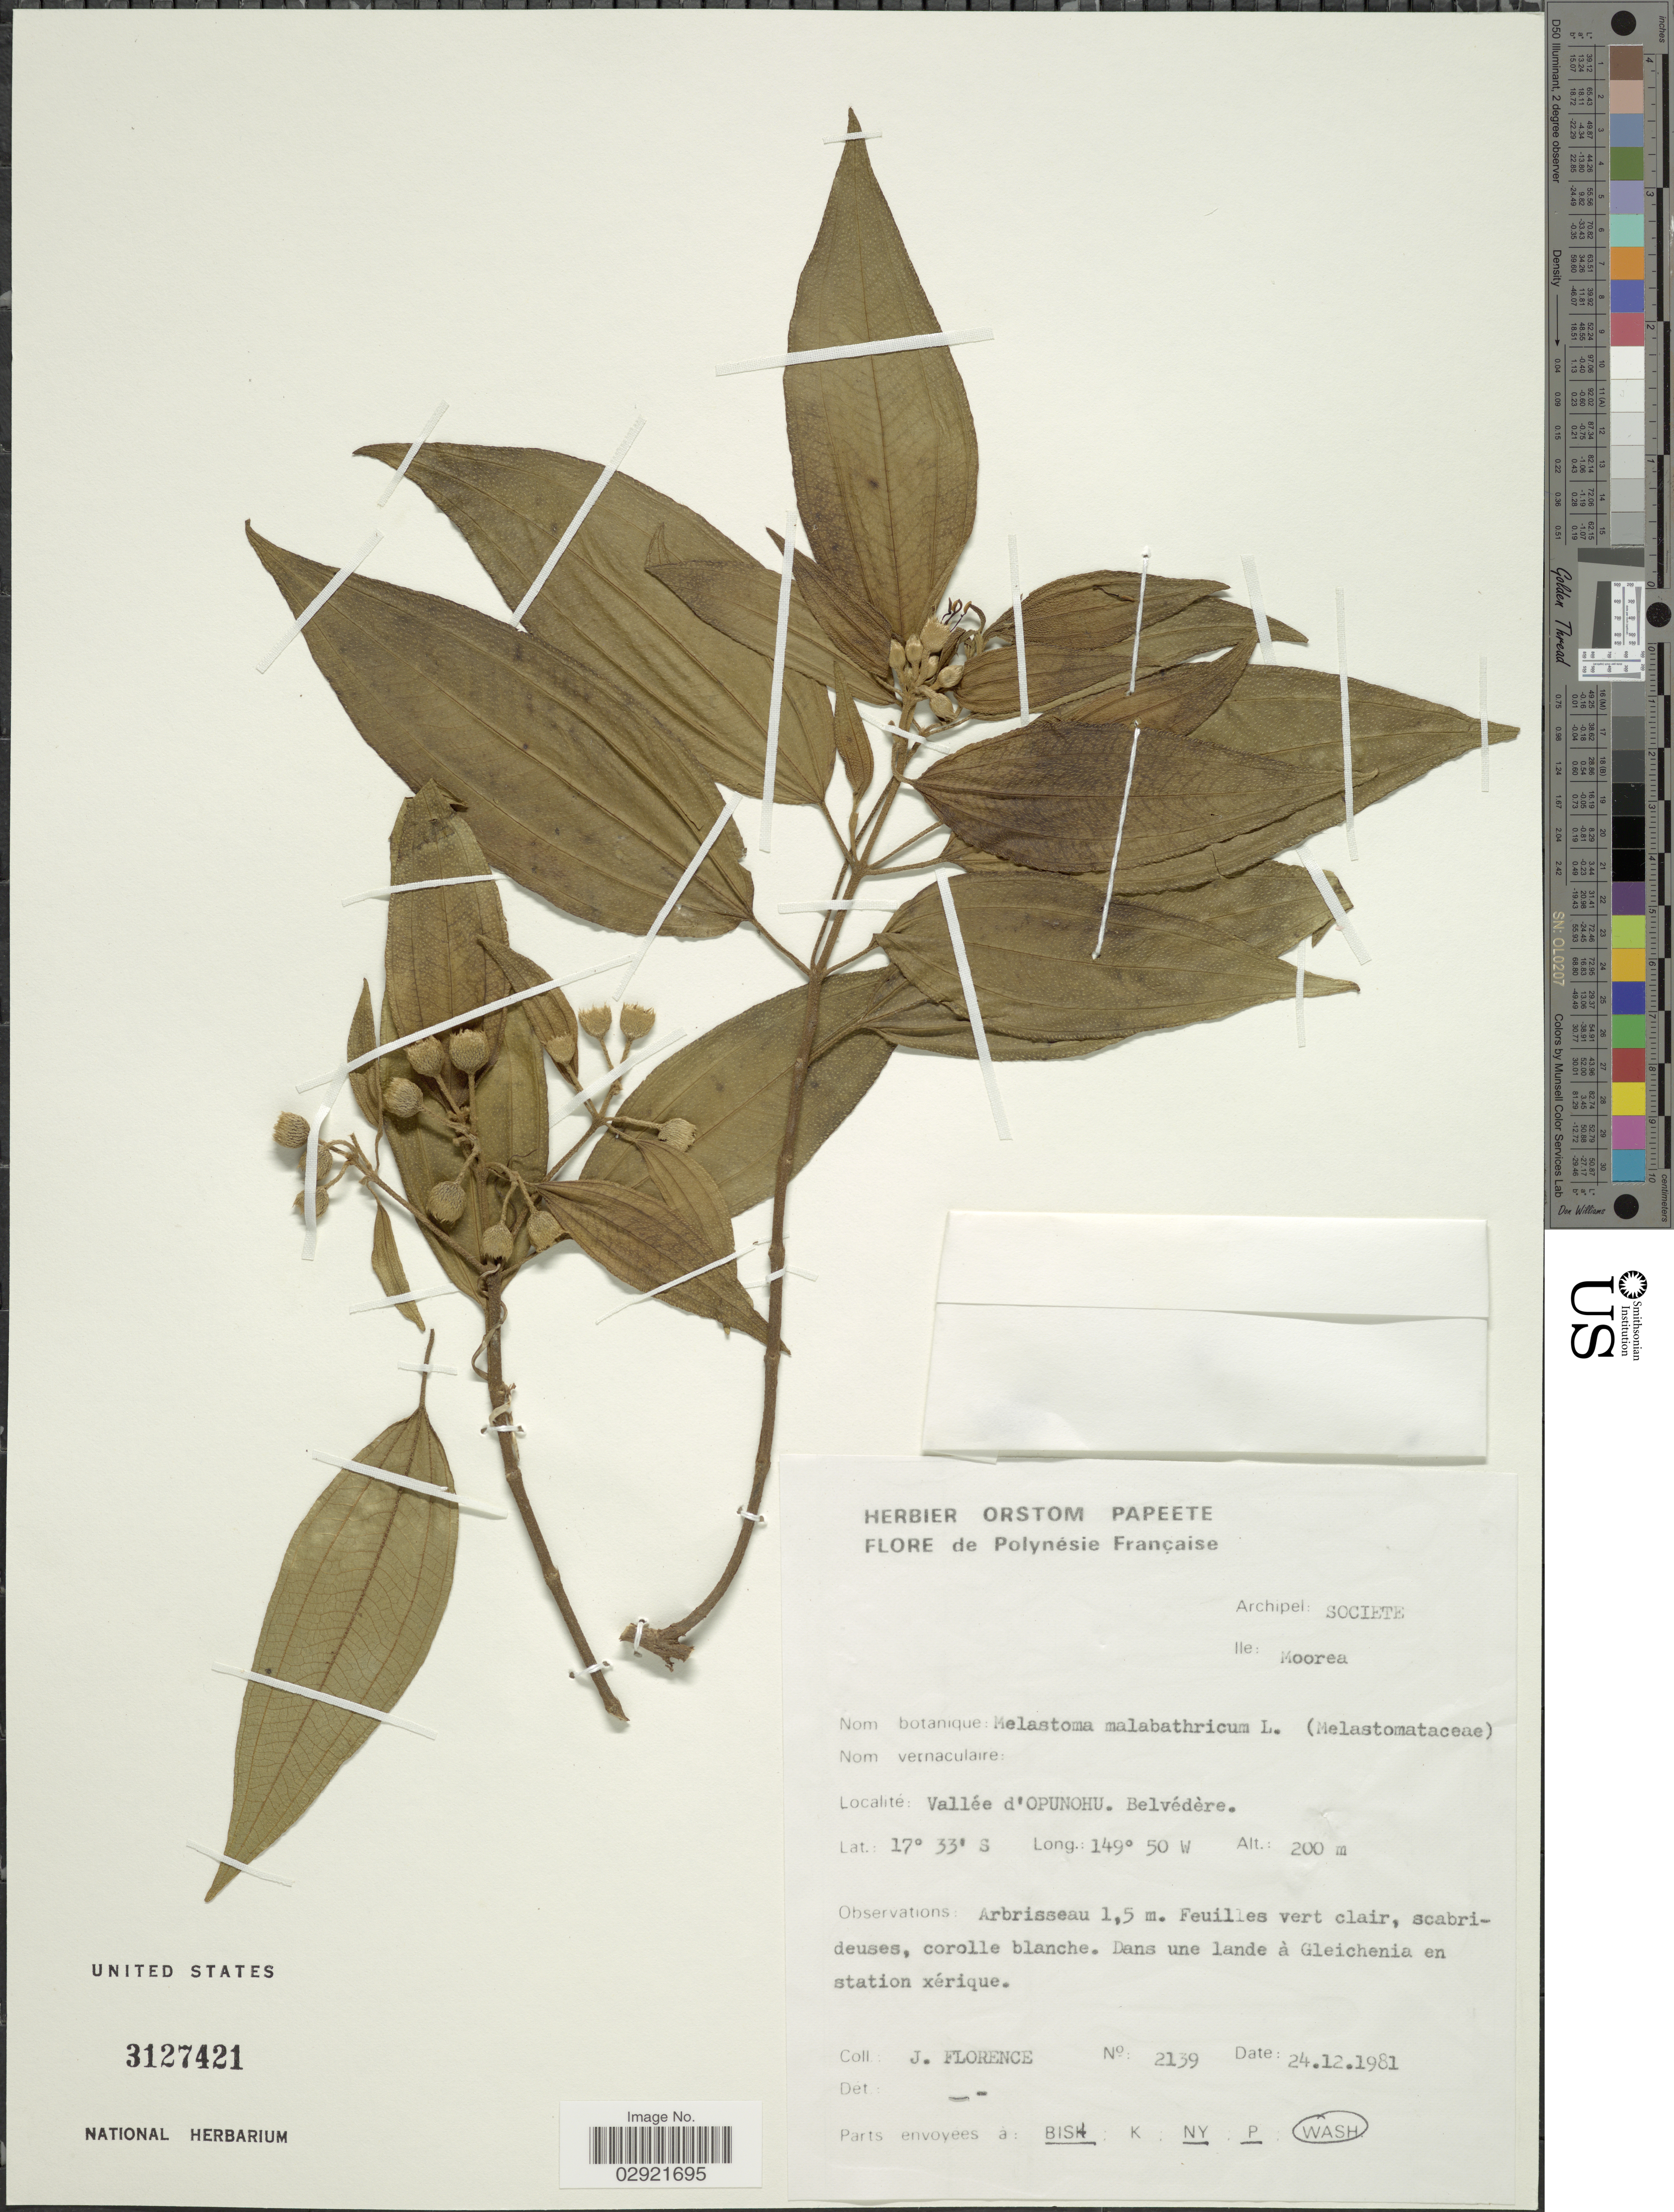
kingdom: Plantae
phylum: Tracheophyta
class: Magnoliopsida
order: Myrtales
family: Melastomataceae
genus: Melastoma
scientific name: Melastoma malabathricum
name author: L.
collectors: J. Florence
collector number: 2139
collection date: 1981-12-24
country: French Polynesia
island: Moorea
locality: Archipel: Societe. Ile: Moorea. Vallée d'Opunohu. Belvédère.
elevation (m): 200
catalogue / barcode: US 3127421